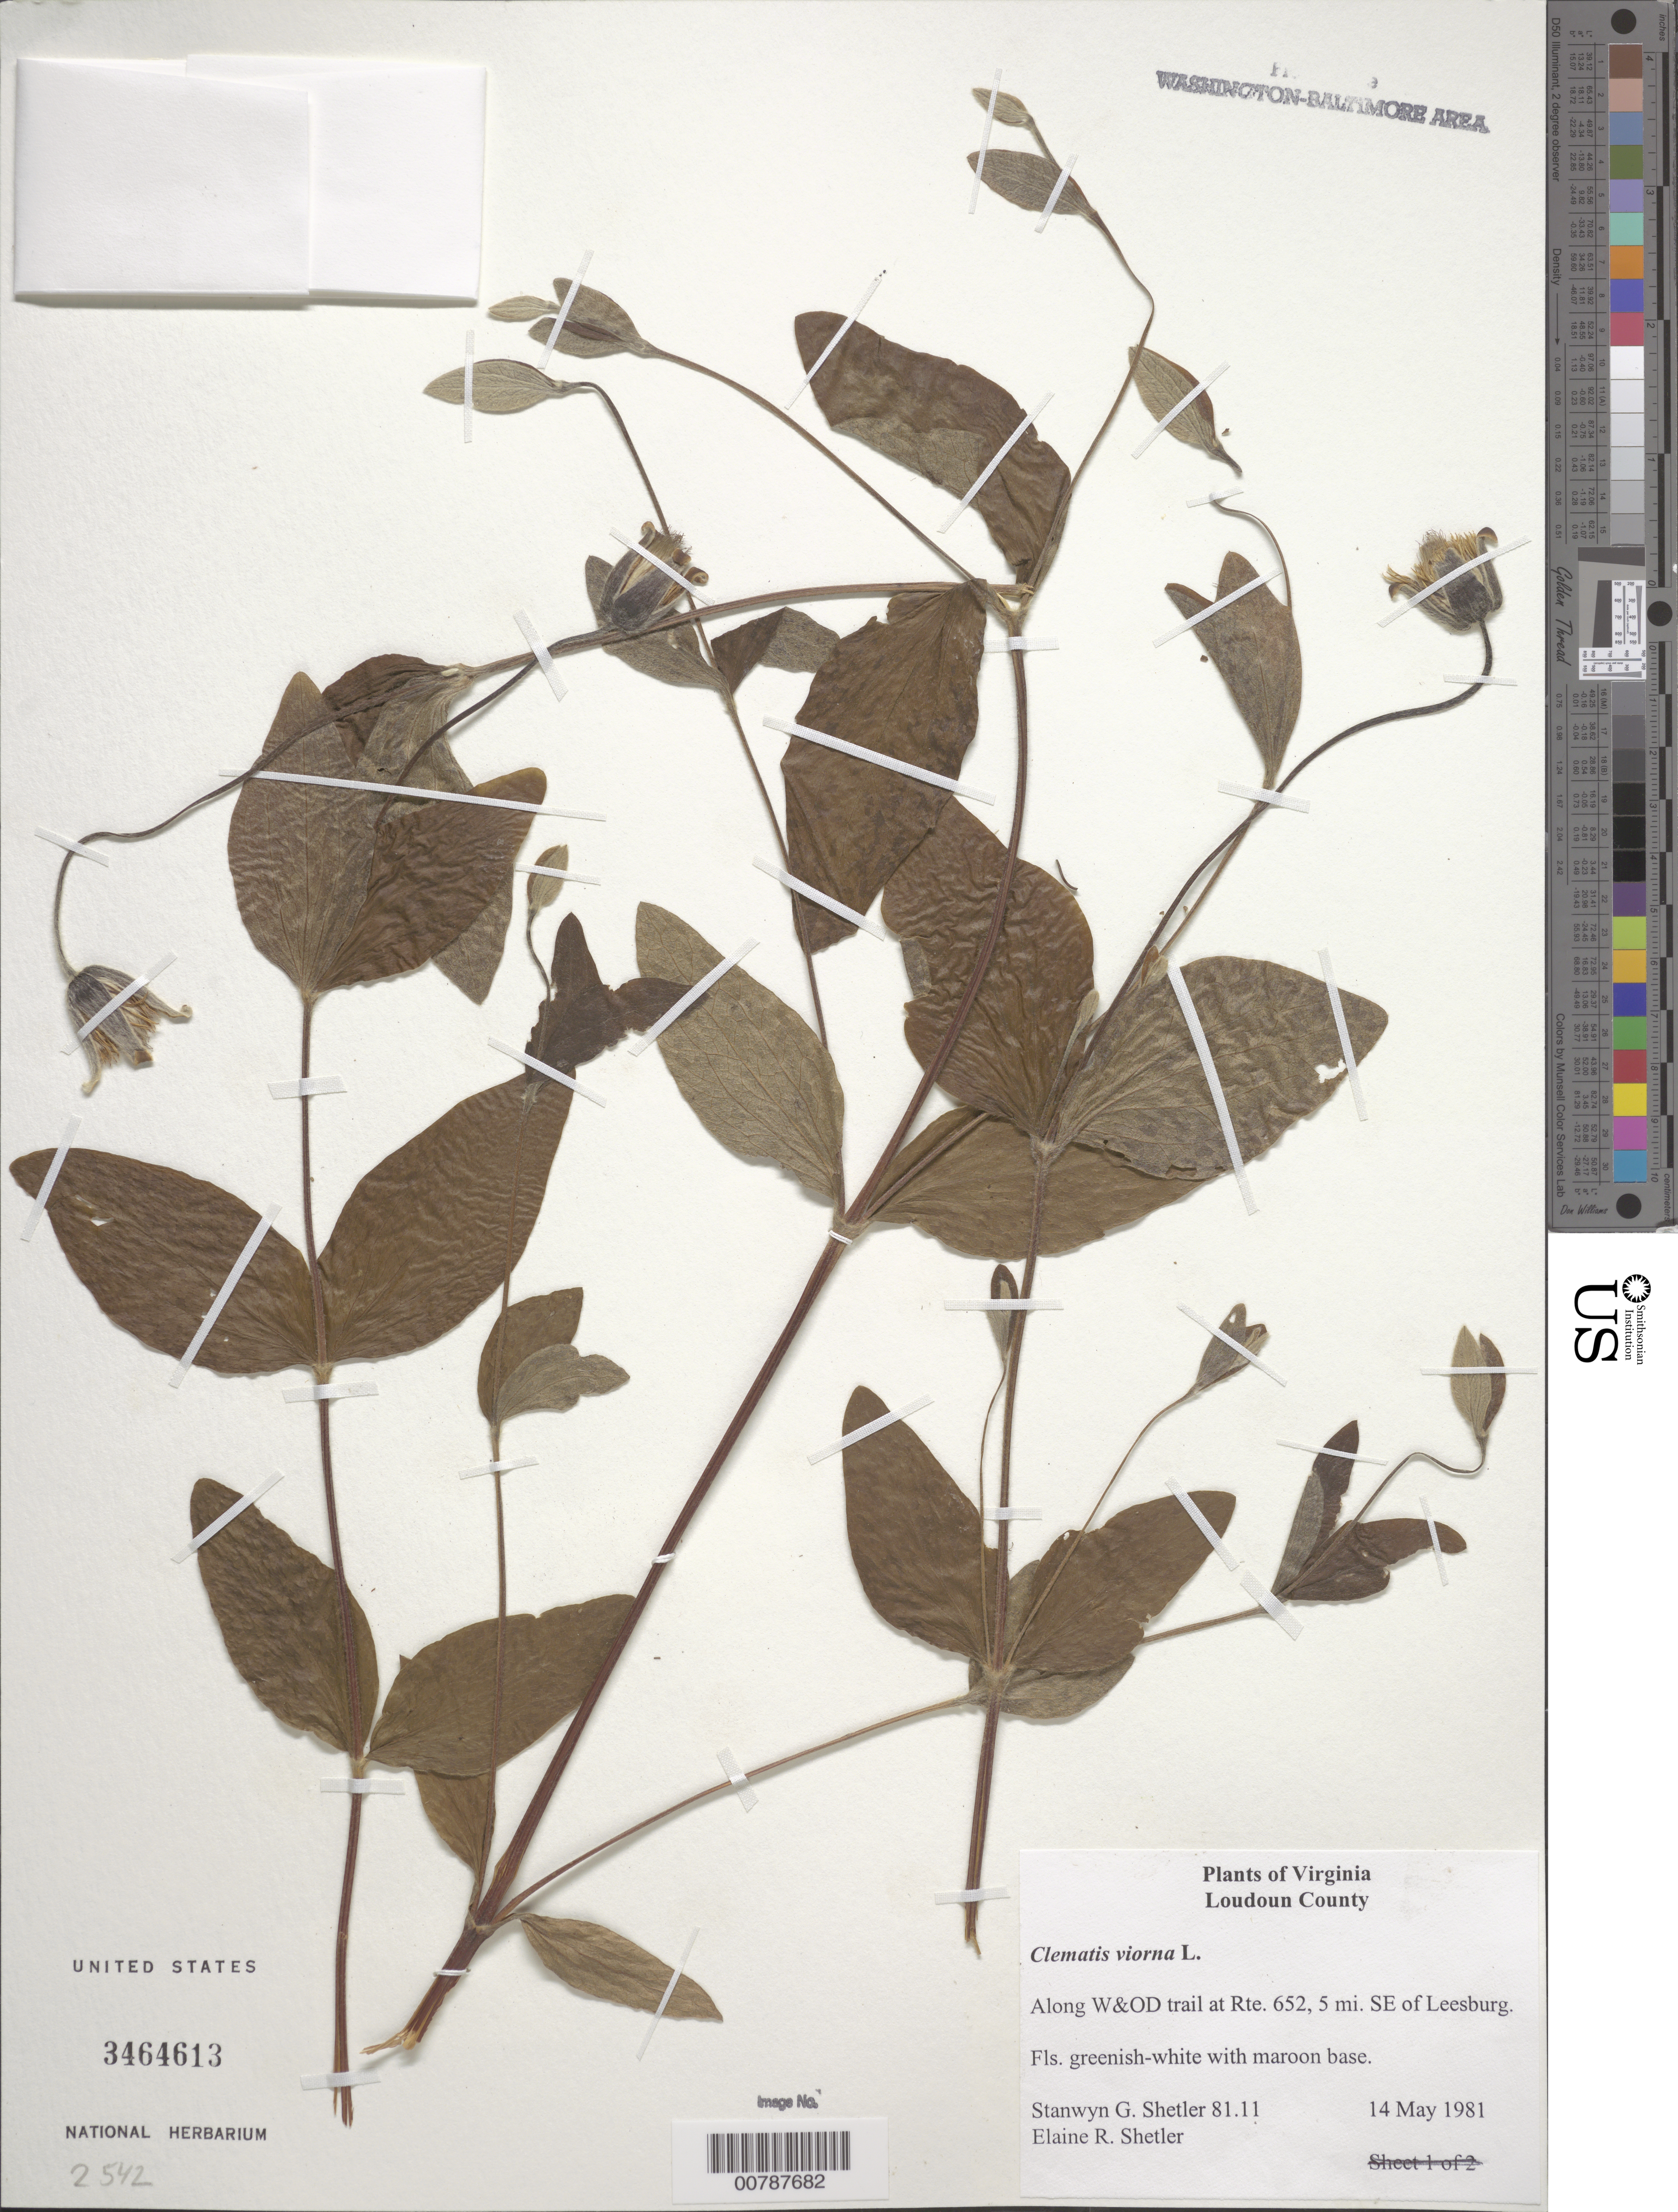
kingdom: Plantae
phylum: Tracheophyta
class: Magnoliopsida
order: Ranunculales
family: Ranunculaceae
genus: Clematis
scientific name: Clematis viorna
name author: L.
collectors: S. Shetler & E. R. Shetler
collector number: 81.11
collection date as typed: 14 May 1981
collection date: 1981-05-14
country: United States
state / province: Virginia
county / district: Loudoun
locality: Along W&OD trail at Rte. 652, 5 mi. SE of Leesburg.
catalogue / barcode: US 3464613